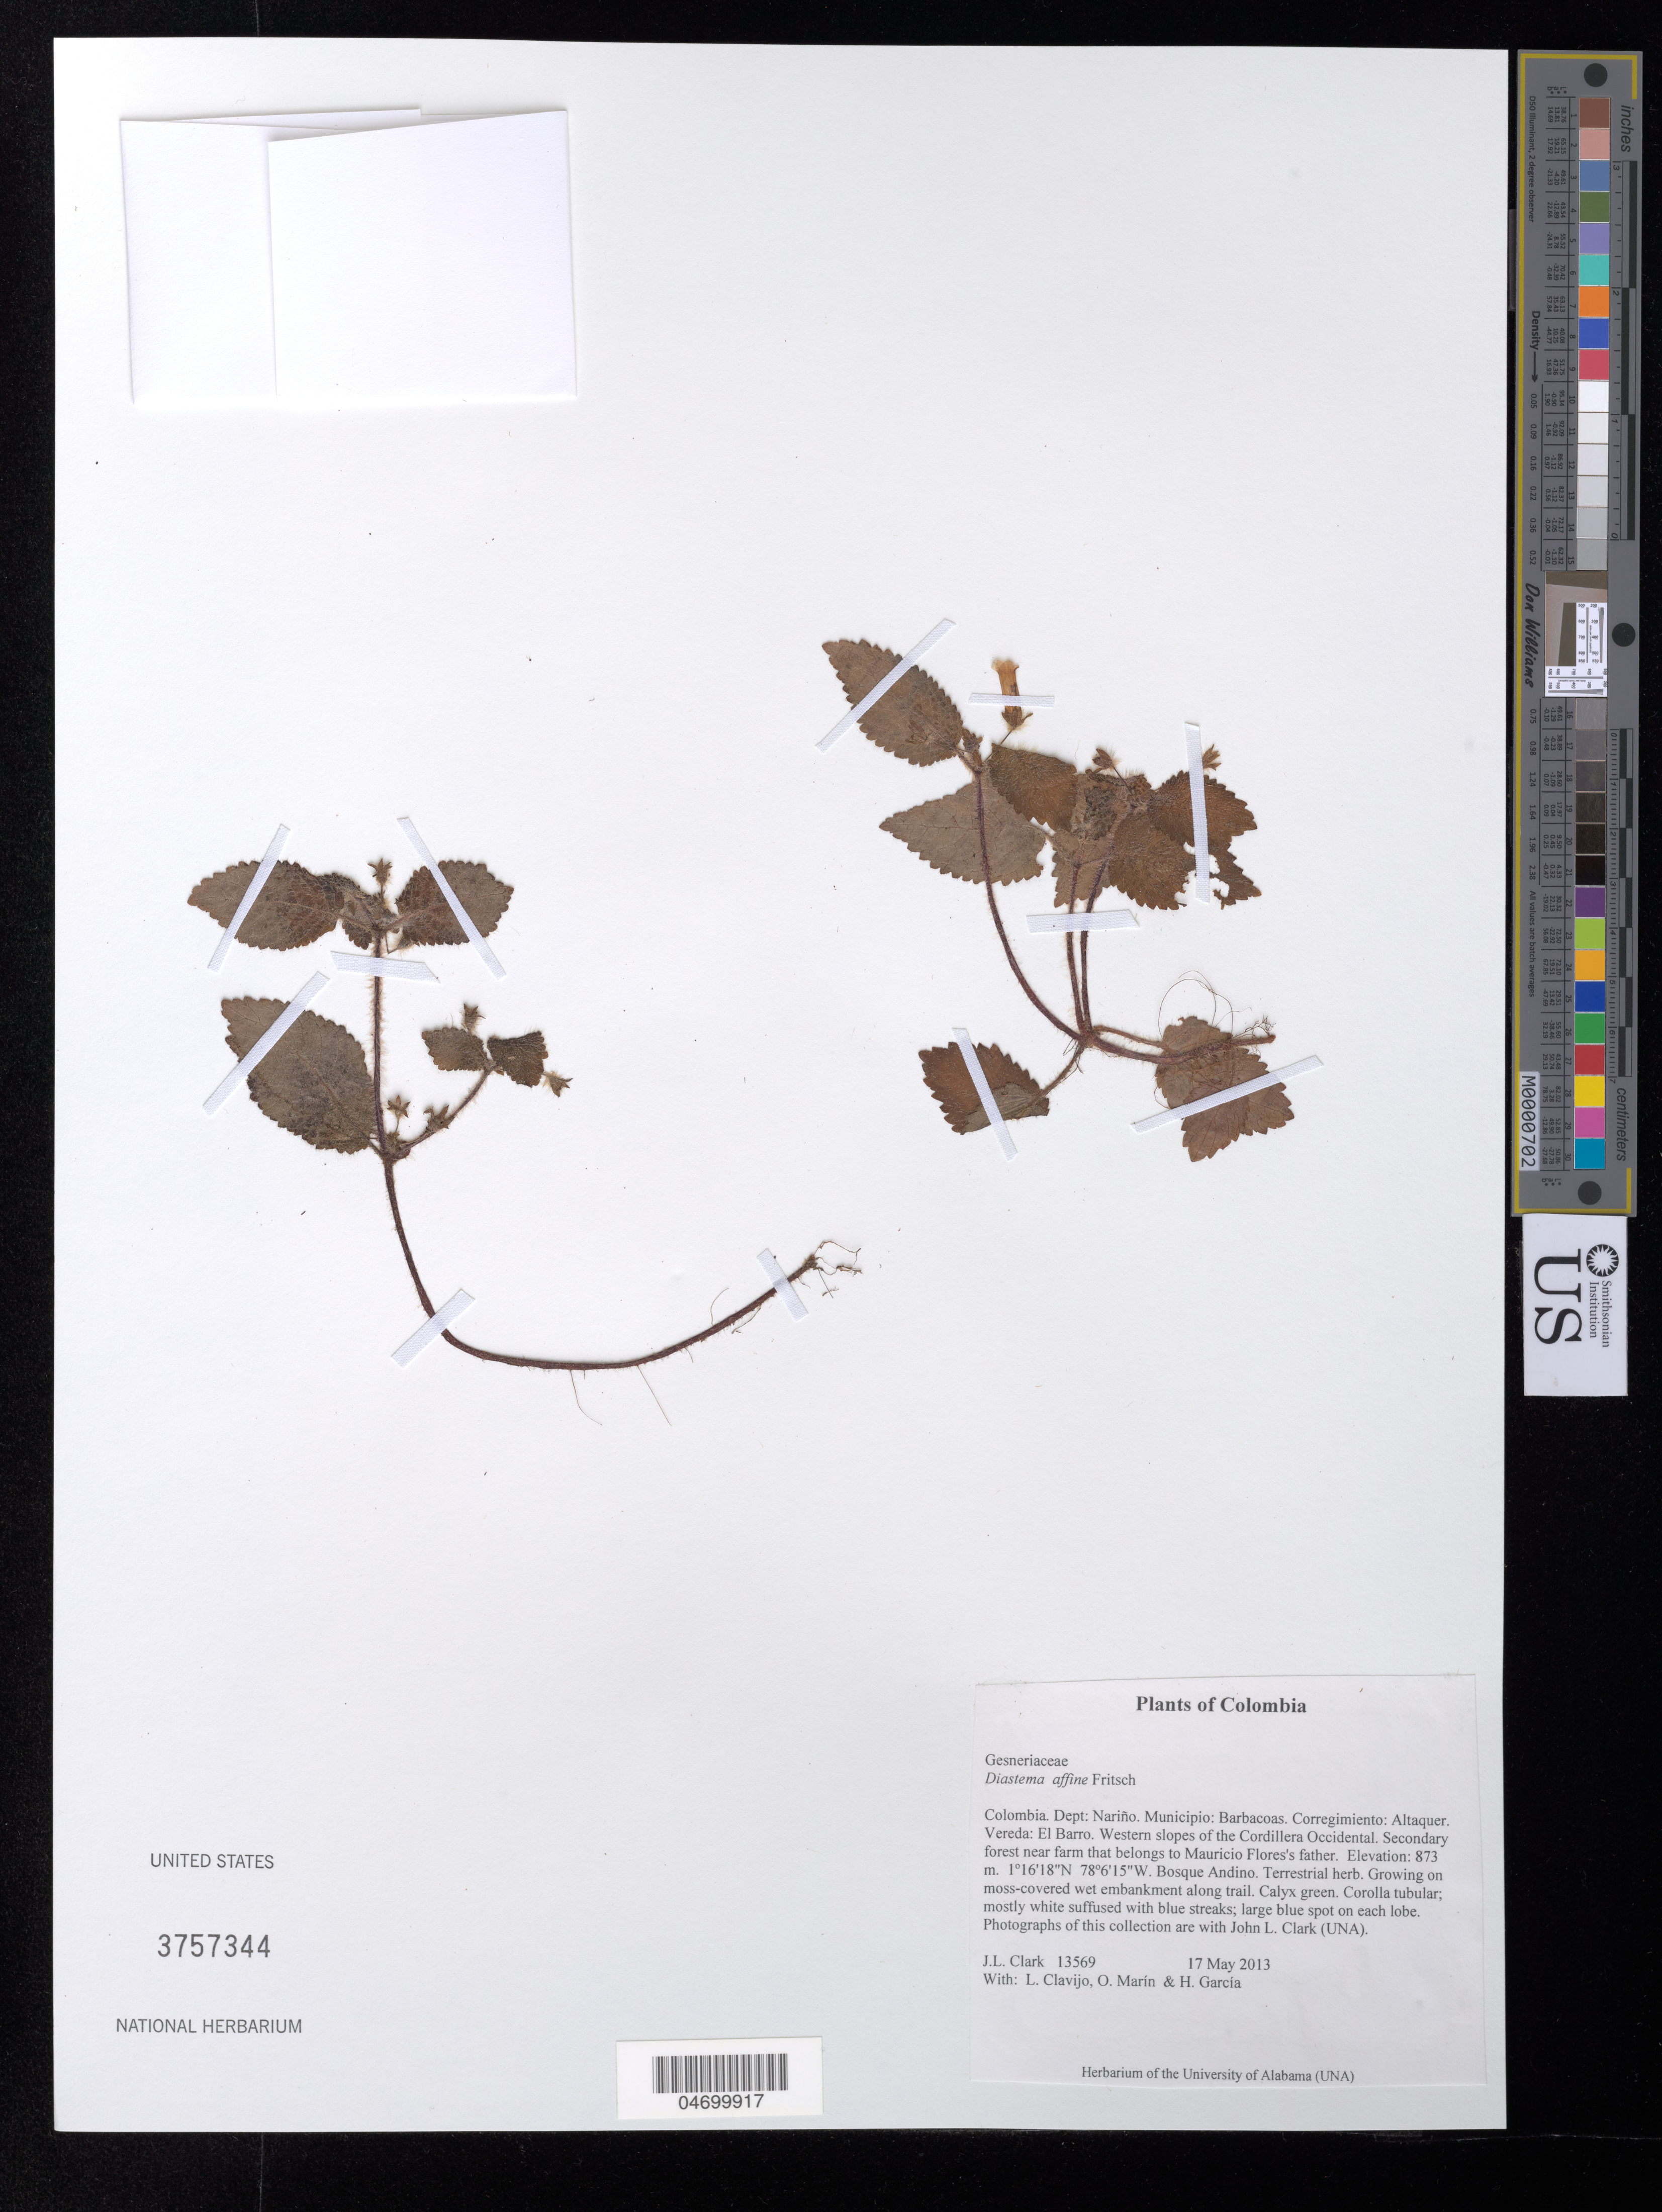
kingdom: Plantae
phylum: Tracheophyta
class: Magnoliopsida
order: Lamiales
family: Gesneriaceae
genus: Diastema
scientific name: Diastema affine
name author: Fritsch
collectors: J. L. Clark, L. Clavijo, J. Howieson & H. Garcia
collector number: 13569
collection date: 2013-05-17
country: Colombia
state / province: Nariño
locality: Dept: Nariño. Municipio: Barbacoas. Corregimiento: Altaquer. Vereda: El Barro. Western slopes of the Cordillera Occidental. Secondary forest near farm that belongs to Mauricio Flores's father.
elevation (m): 873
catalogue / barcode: US 3757344